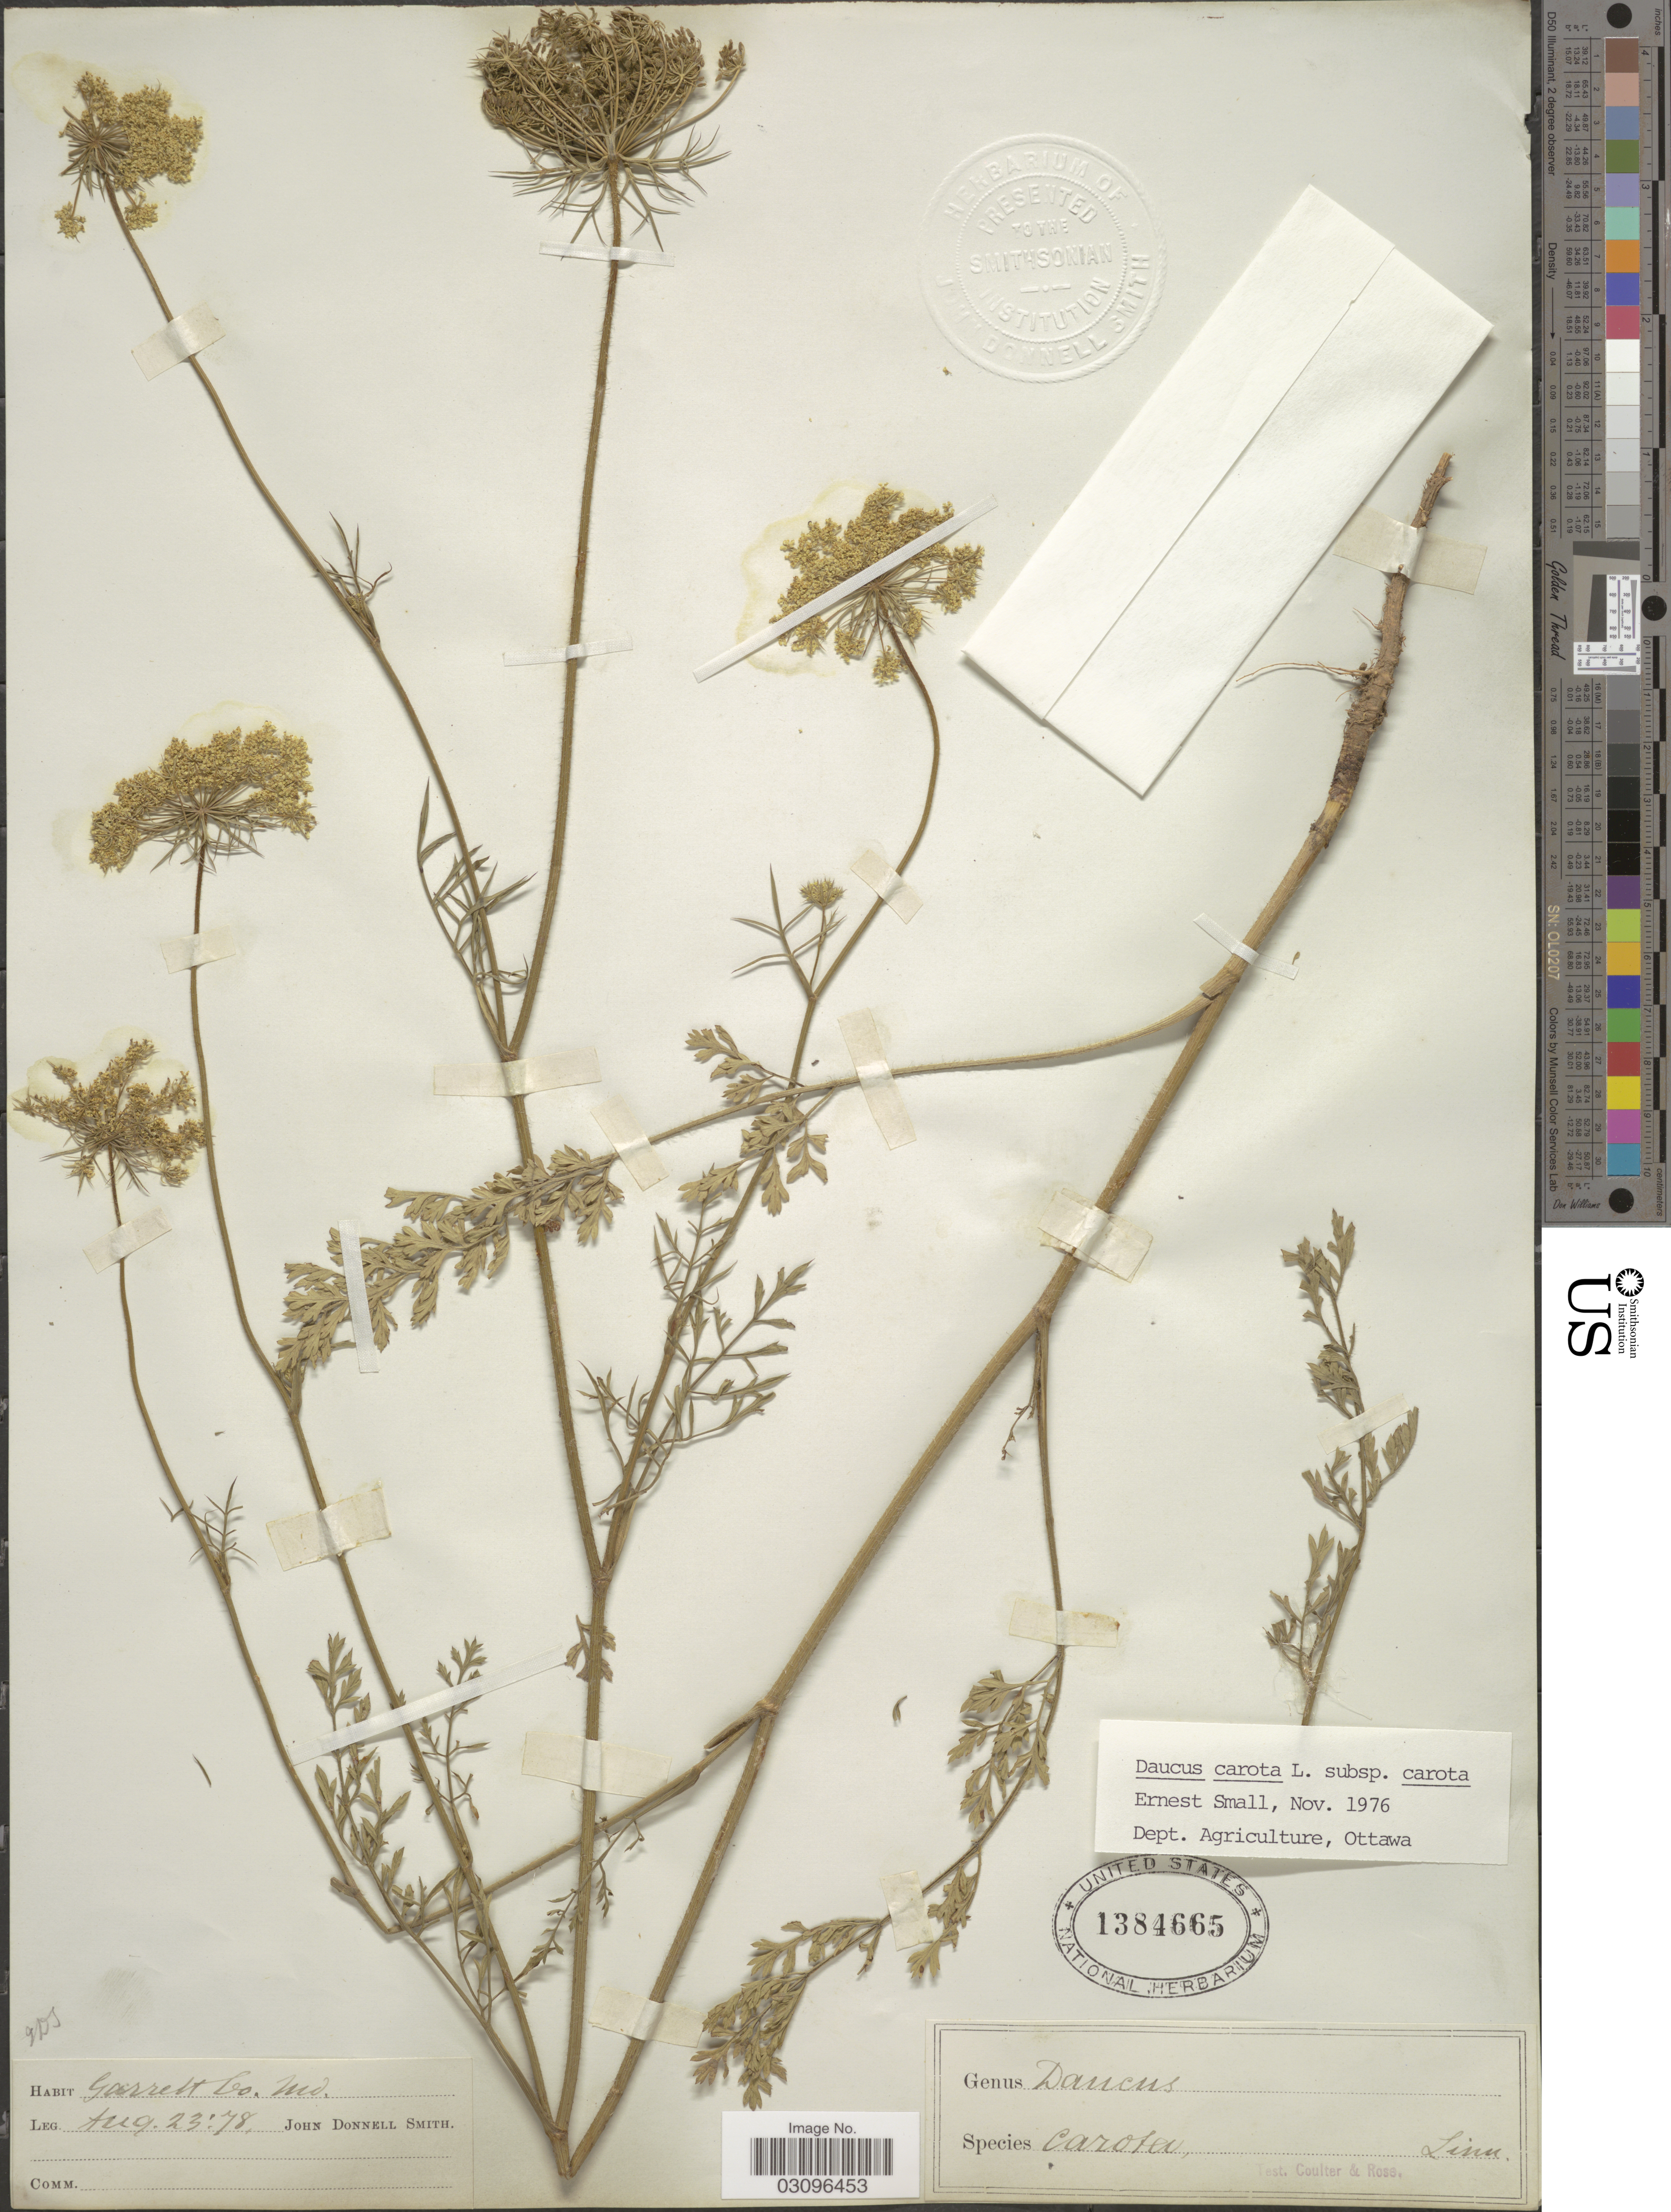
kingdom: Plantae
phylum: Tracheophyta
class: Magnoliopsida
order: Apiales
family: Apiaceae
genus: Daucus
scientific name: Daucus carota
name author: L.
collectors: J. Donnell Smith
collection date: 1878-08-23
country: United States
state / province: Maryland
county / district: Garrett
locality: Garrett Co. Md.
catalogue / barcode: US 1384665